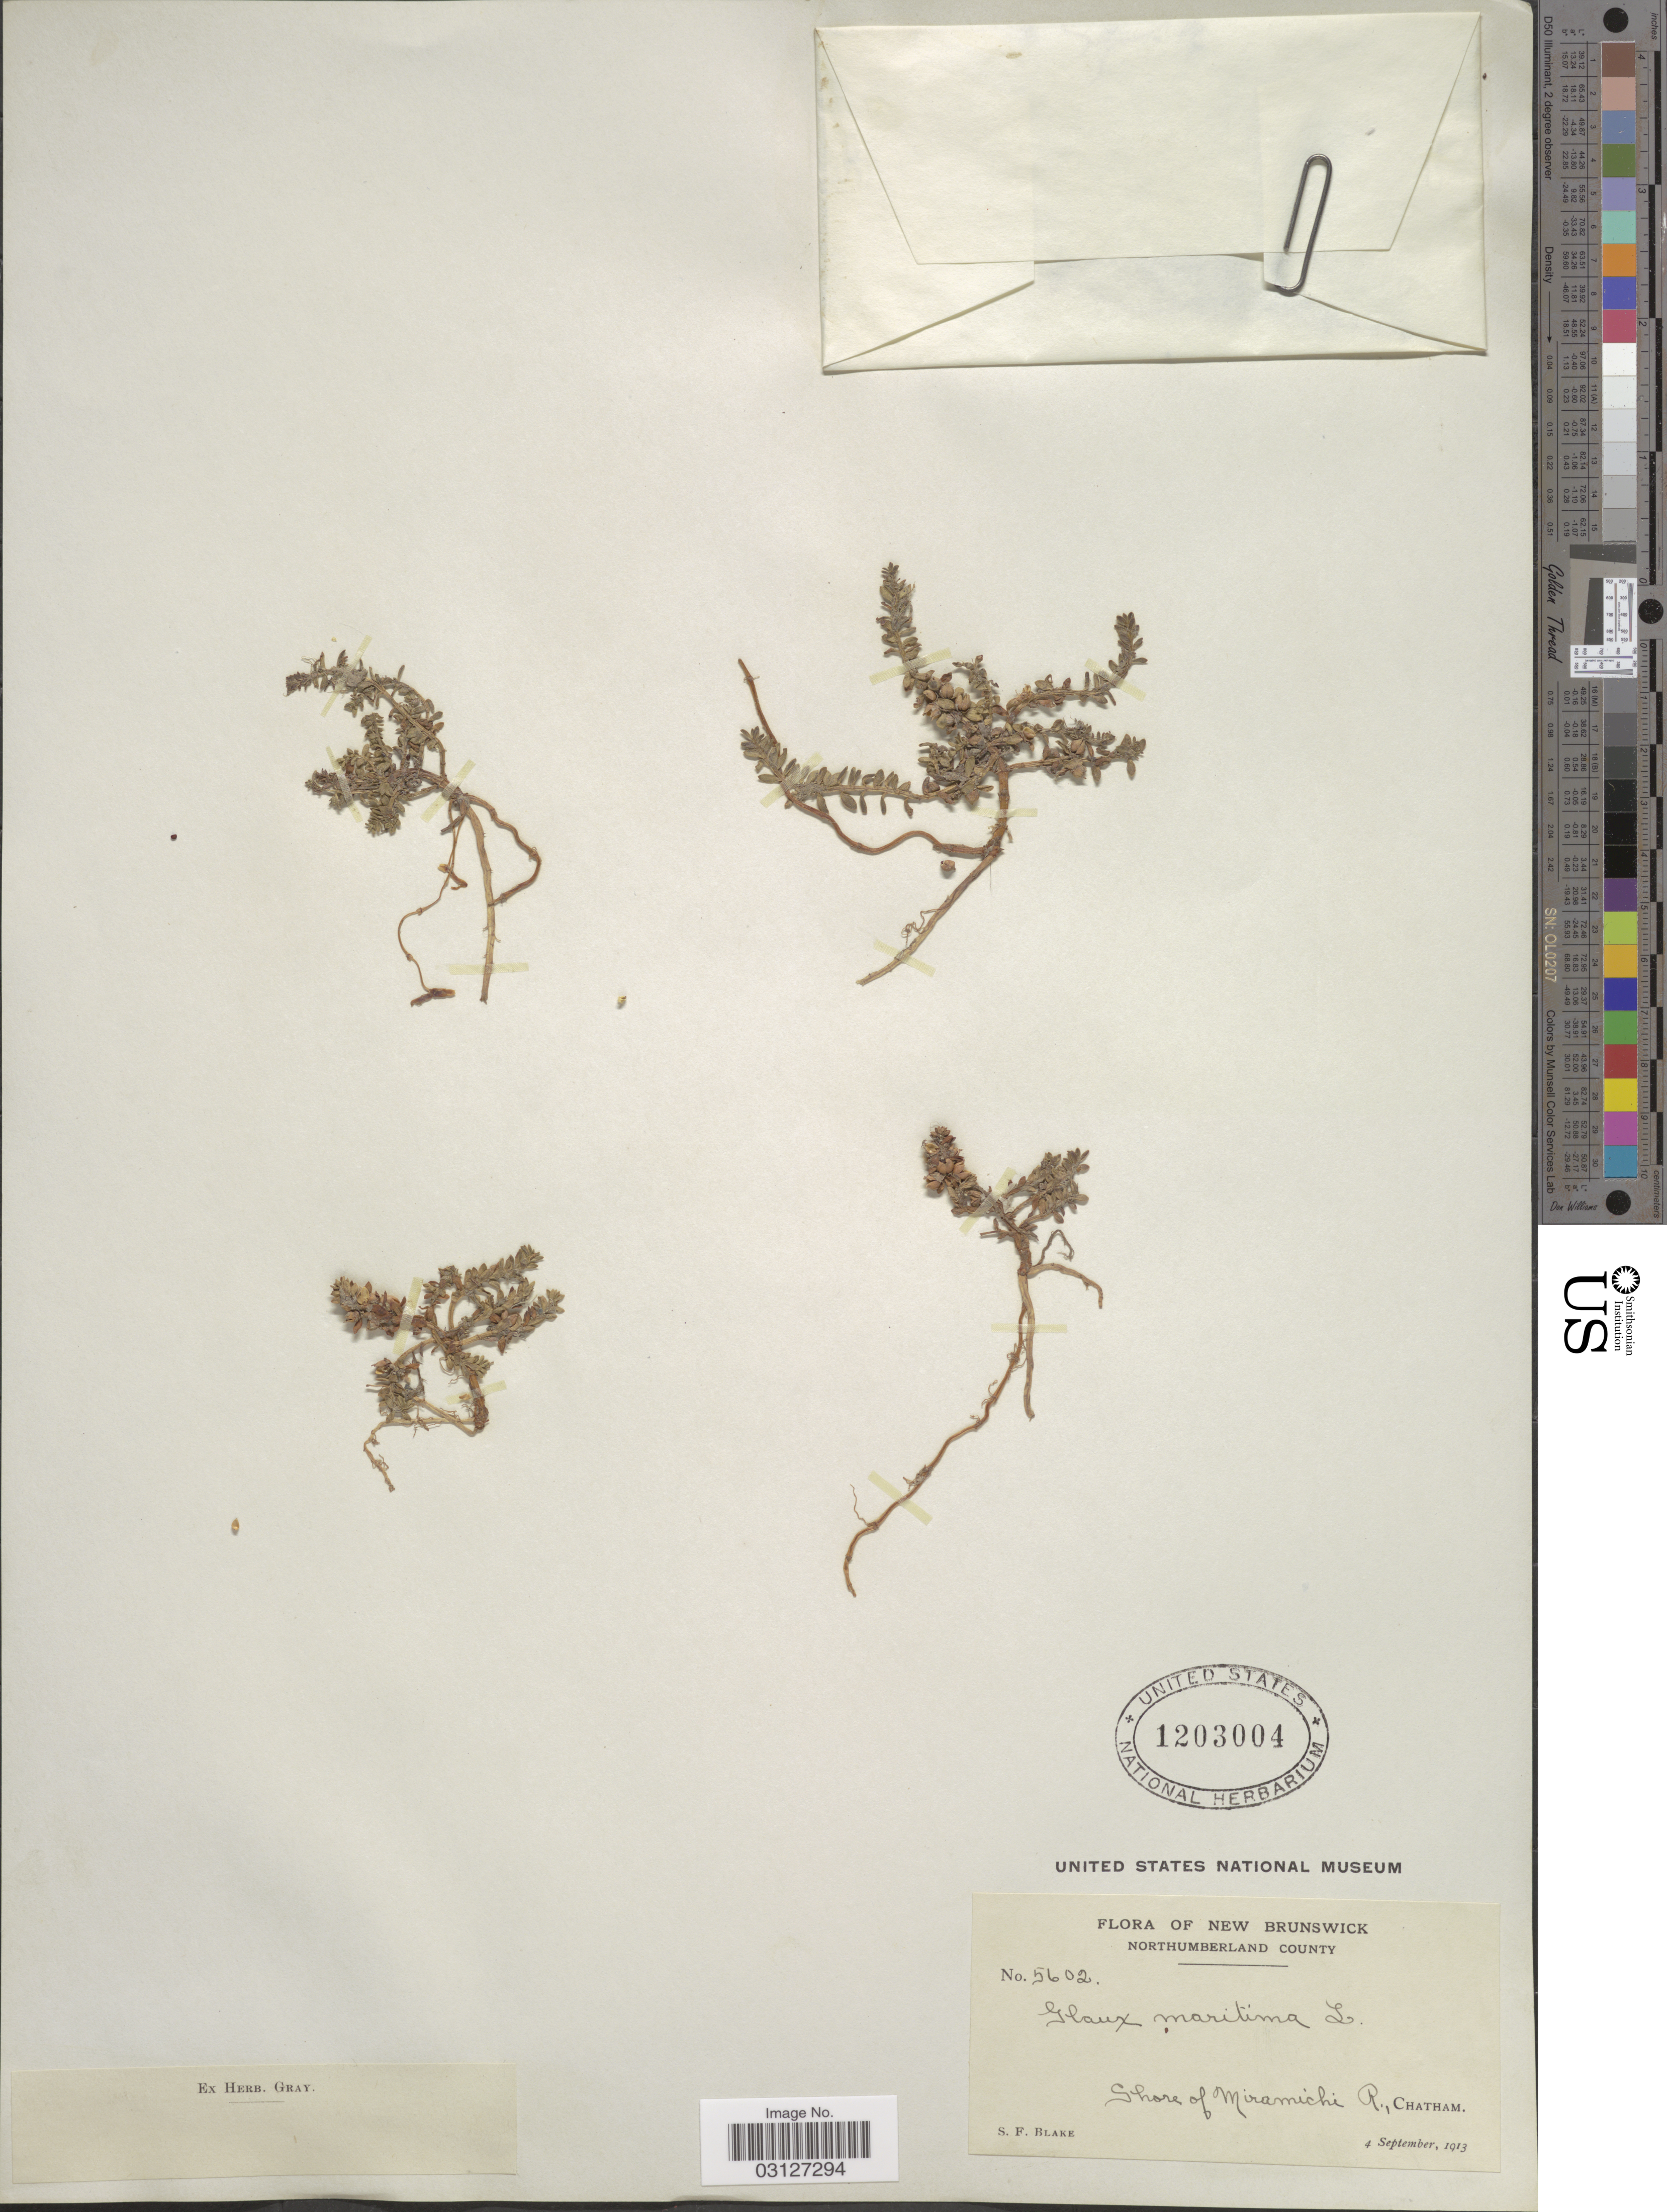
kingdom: Plantae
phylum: Tracheophyta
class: Magnoliopsida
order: Ericales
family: Primulaceae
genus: Glaux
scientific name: Glaux maritima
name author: L.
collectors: S. Blake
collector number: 5602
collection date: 1913-09-04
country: Canada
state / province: New Brunswick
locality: Northumberland County, Shore of Miramichi R., Chatham.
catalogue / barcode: US 1203004